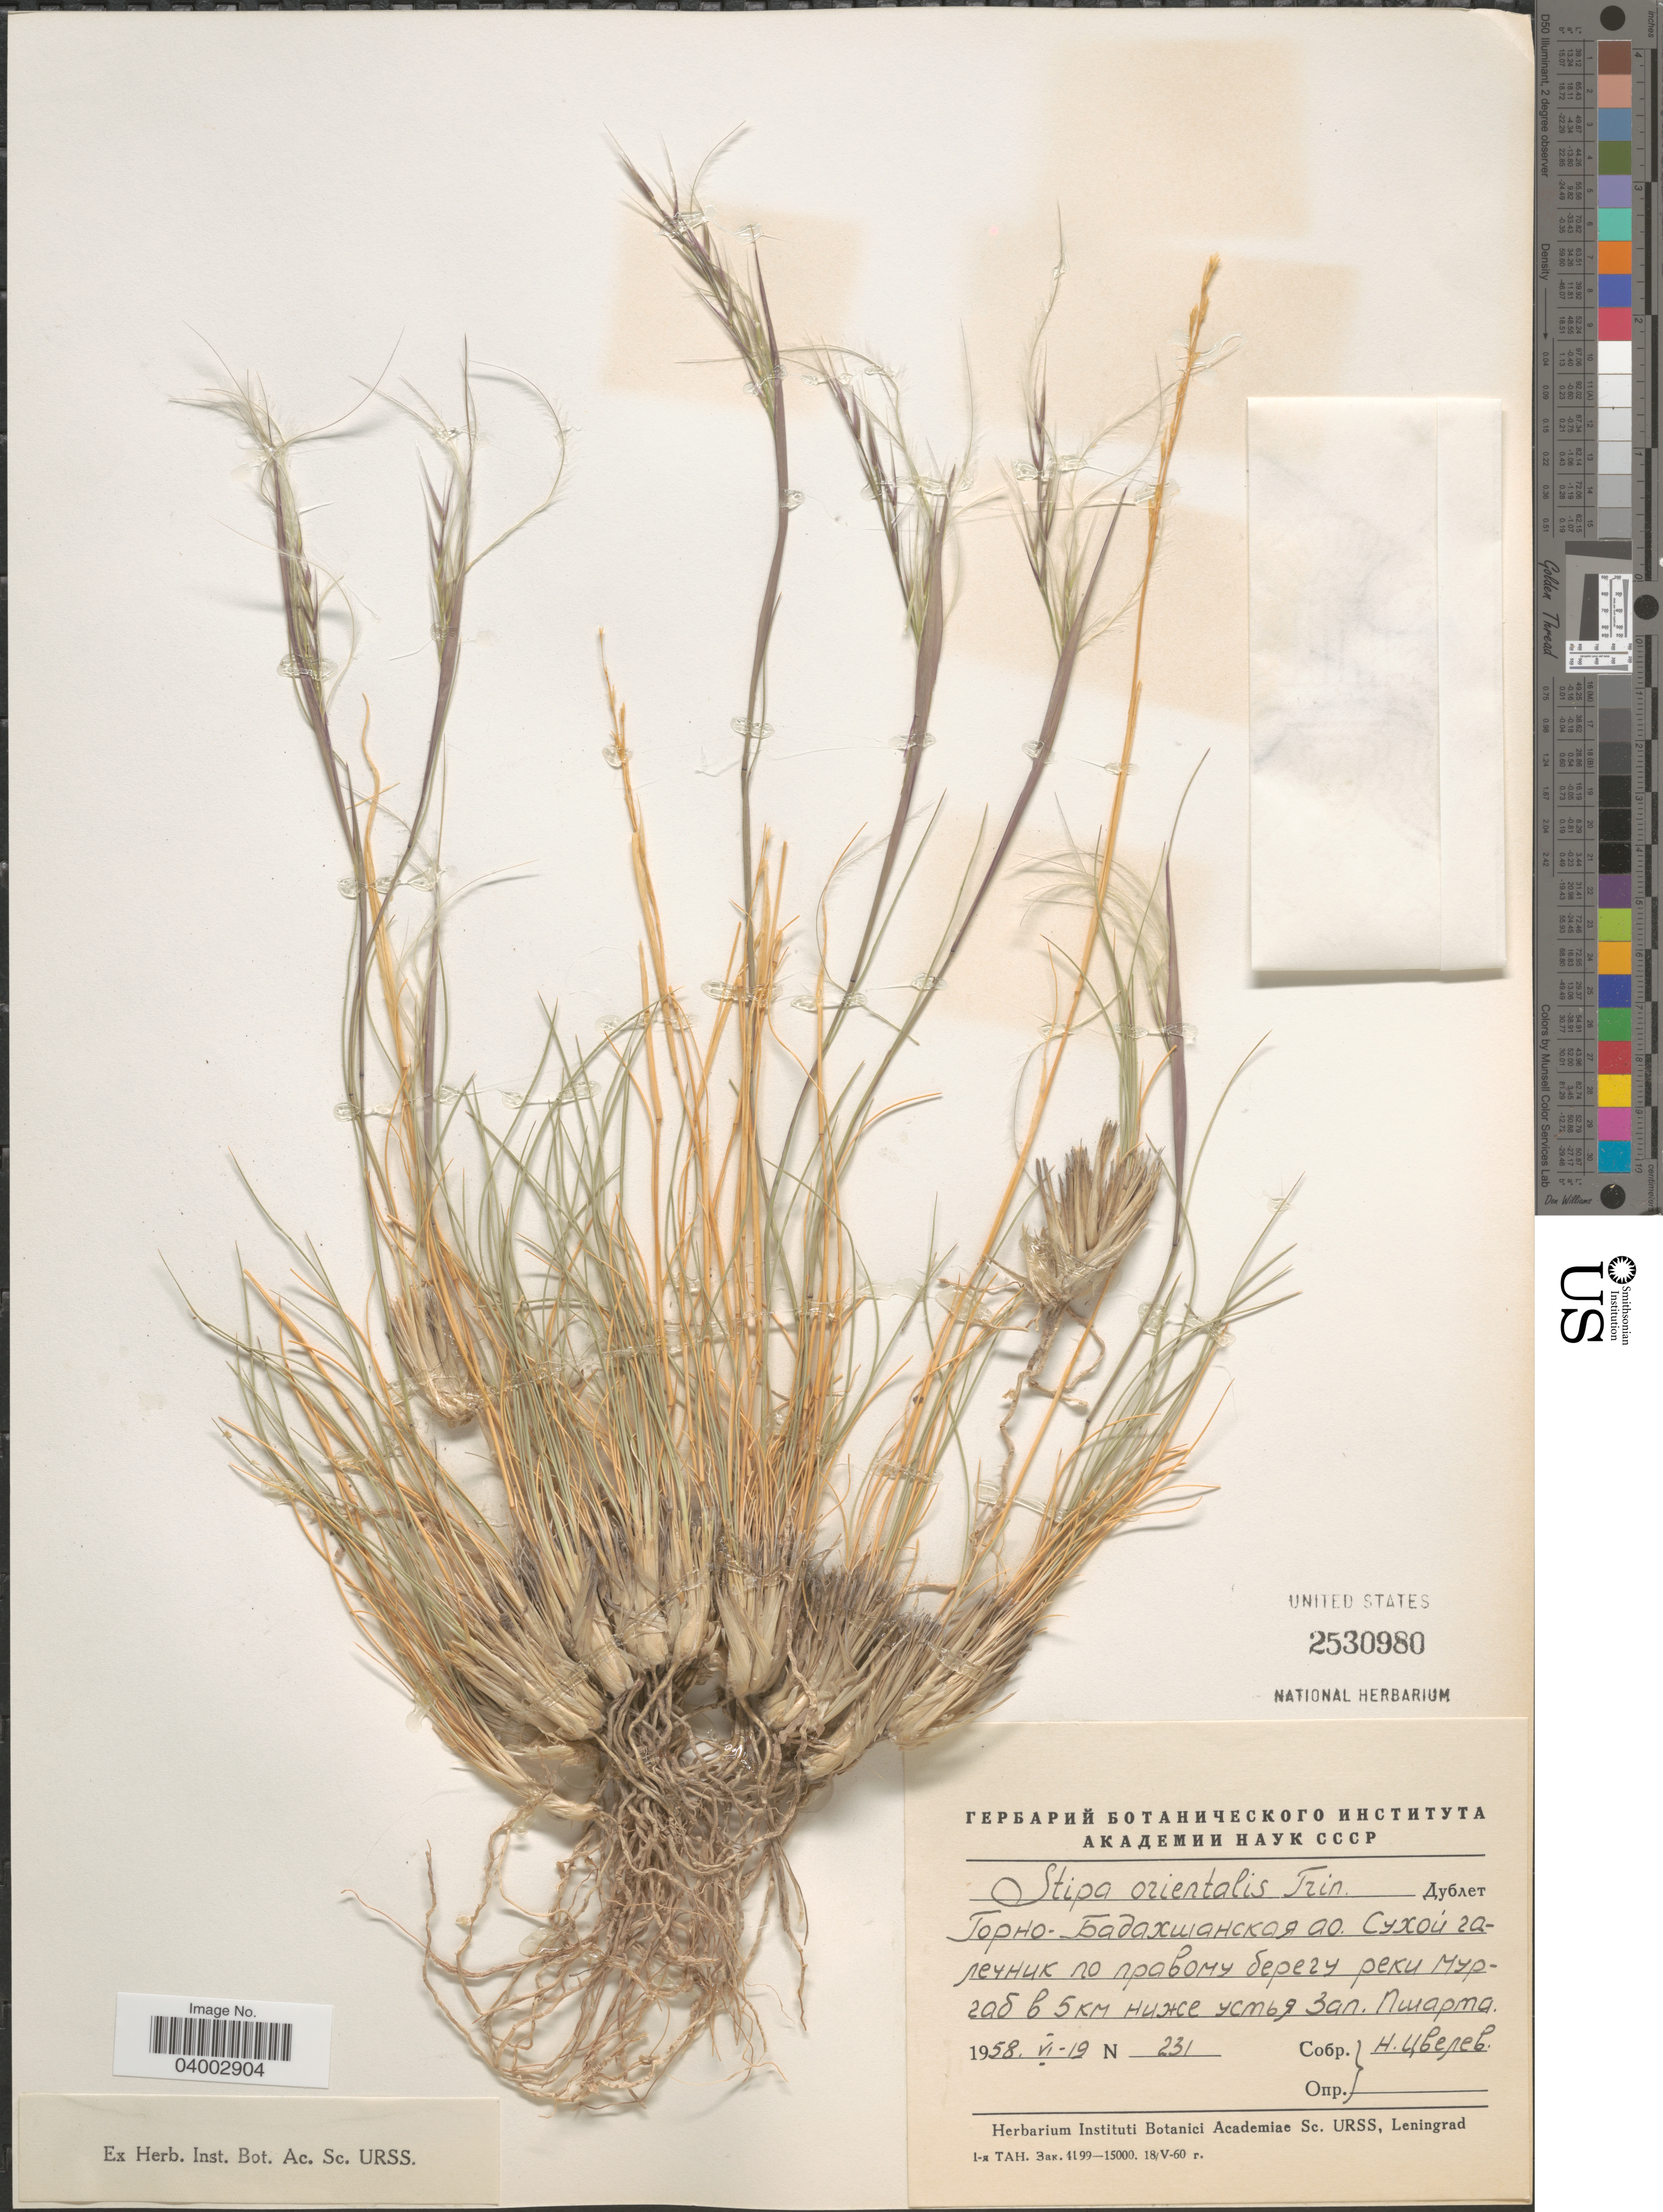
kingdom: Plantae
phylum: Tracheophyta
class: Liliopsida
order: Poales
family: Poaceae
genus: Stipa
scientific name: Stipa orientalis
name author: Trin.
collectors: N. Tsvelev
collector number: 231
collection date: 1958-06-19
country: Tajikistan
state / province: Gorno-Badakhstan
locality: Right shore of river Gorno-Badakhshan, 5 km above mouth of river Pshart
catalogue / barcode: US 2530980